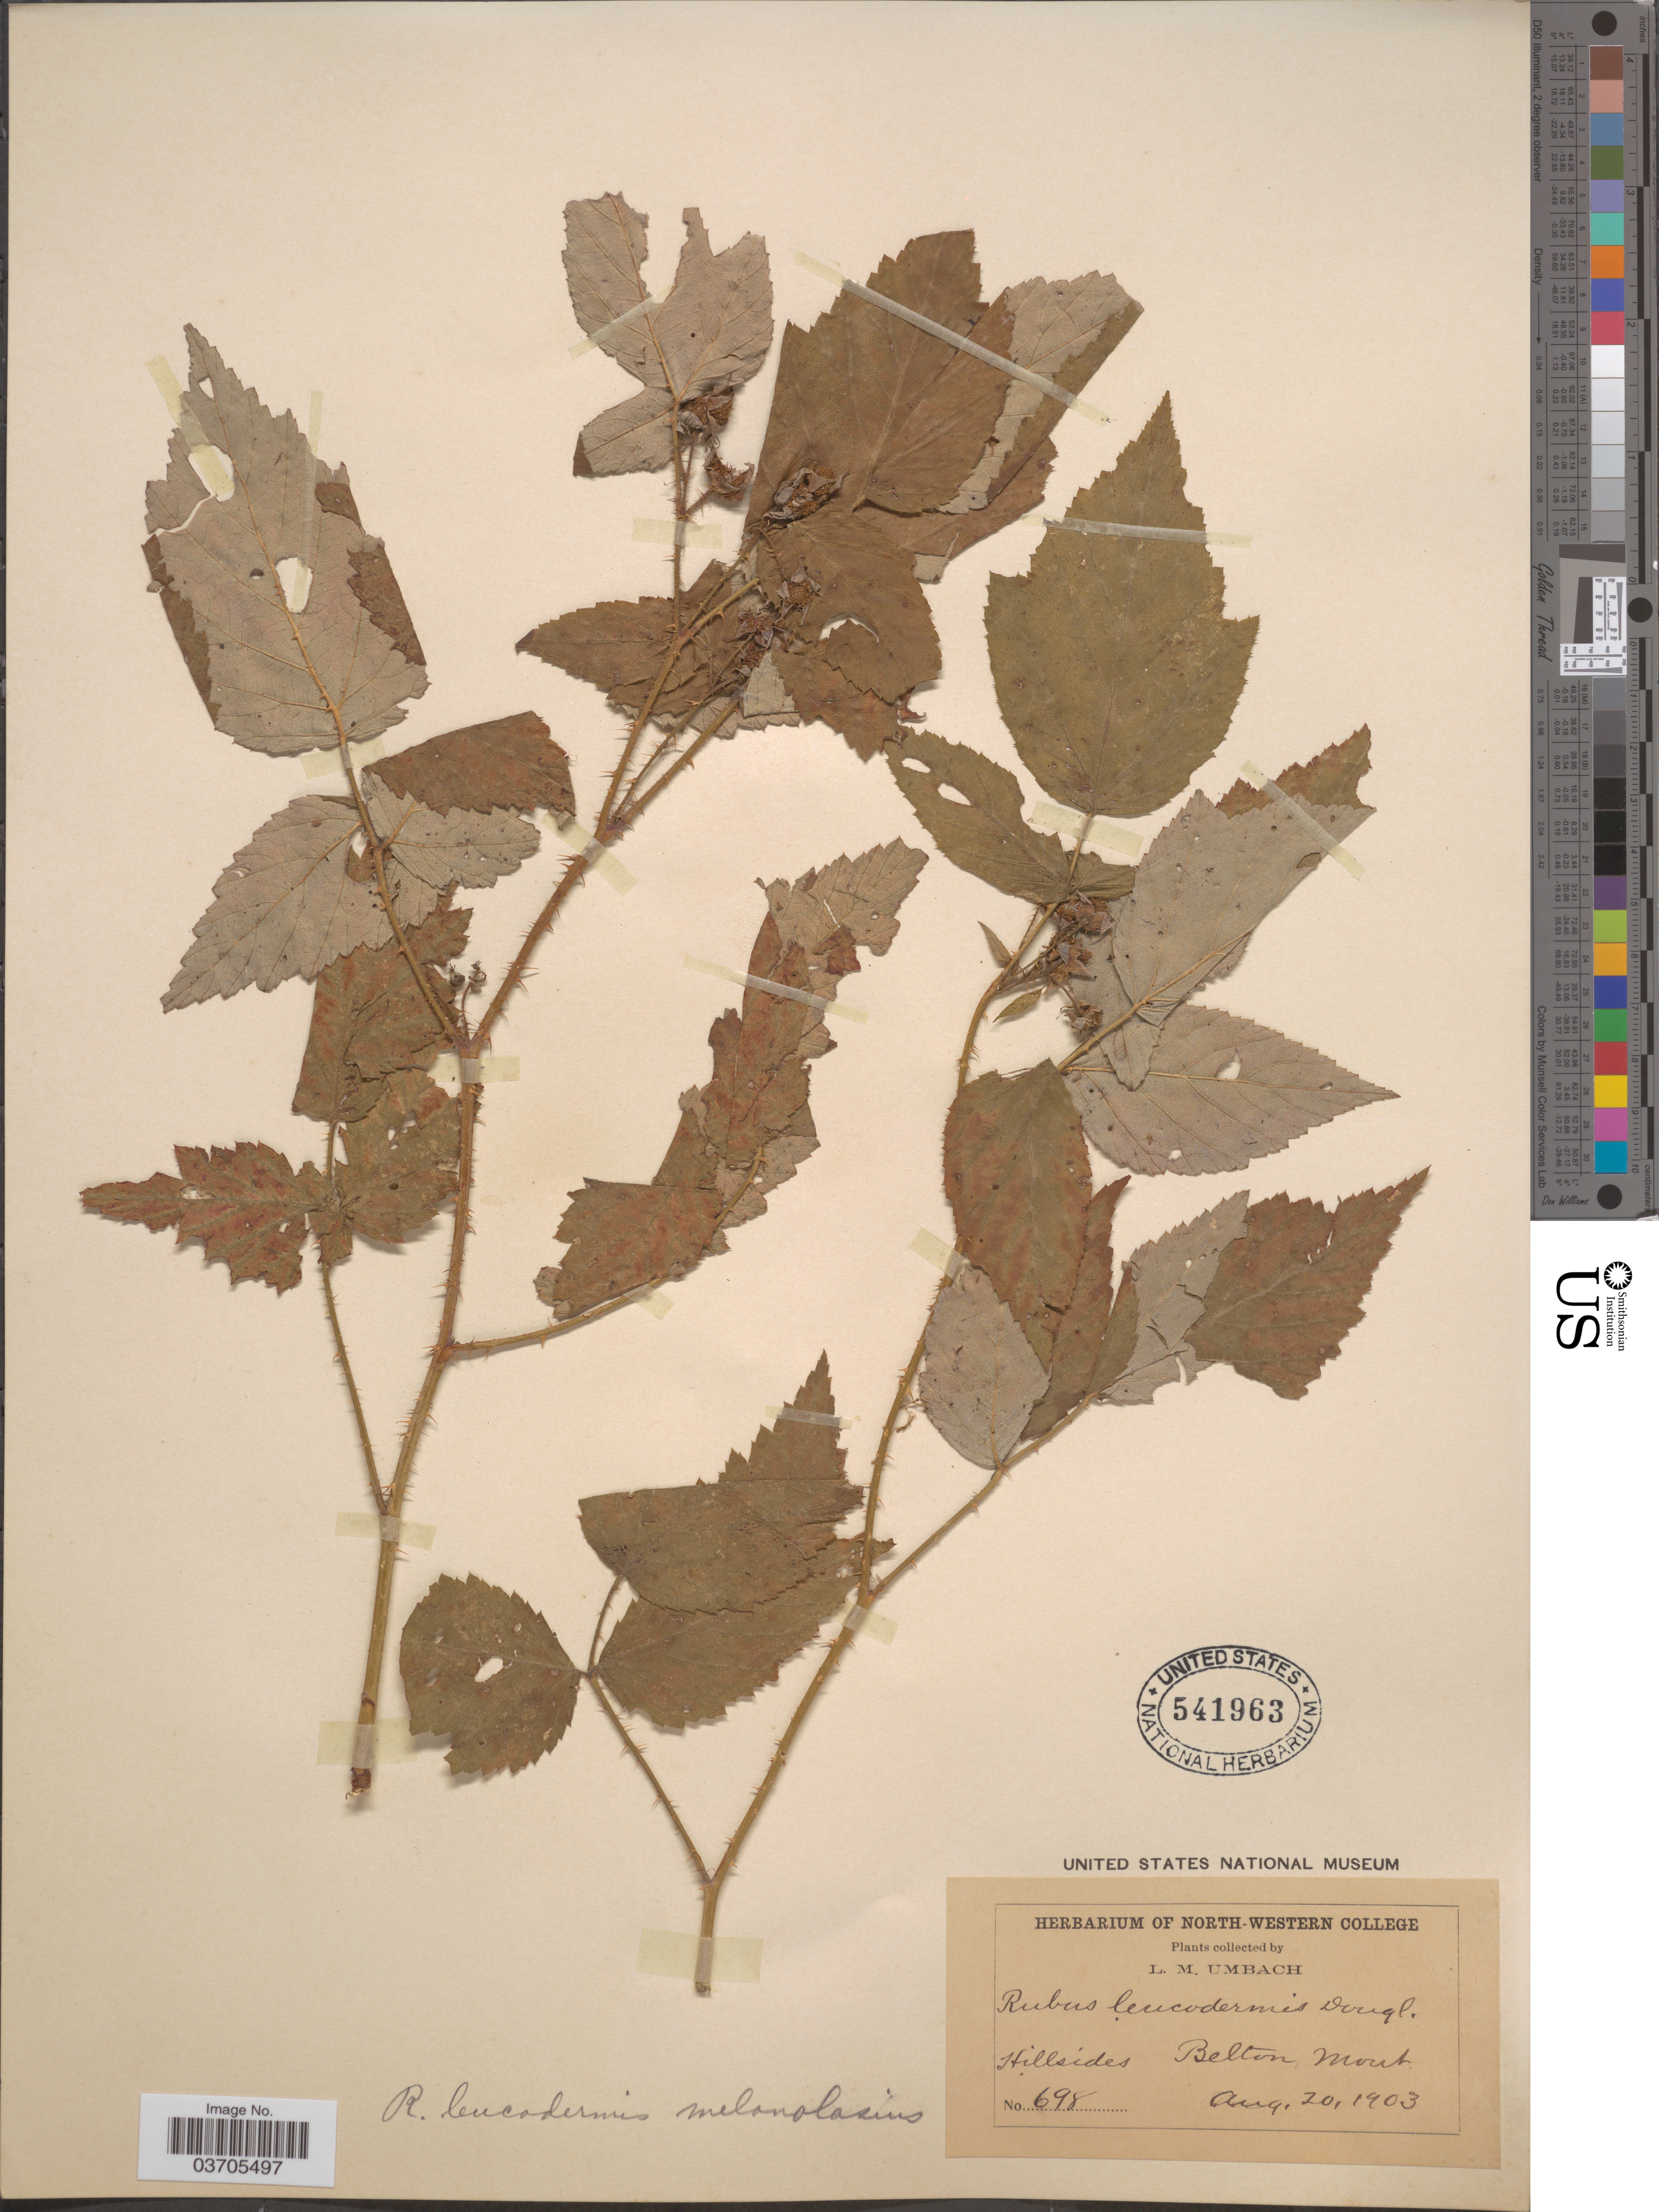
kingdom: Plantae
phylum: Tracheophyta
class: Magnoliopsida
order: Rosales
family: Rosaceae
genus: Rubus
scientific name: Rubus leucodermis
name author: Douglas ex Torr. & A. Gray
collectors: L. M. Umbach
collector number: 698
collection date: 1903-08-20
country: United States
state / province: Montana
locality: Hillsides, Belton.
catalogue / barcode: US 541963